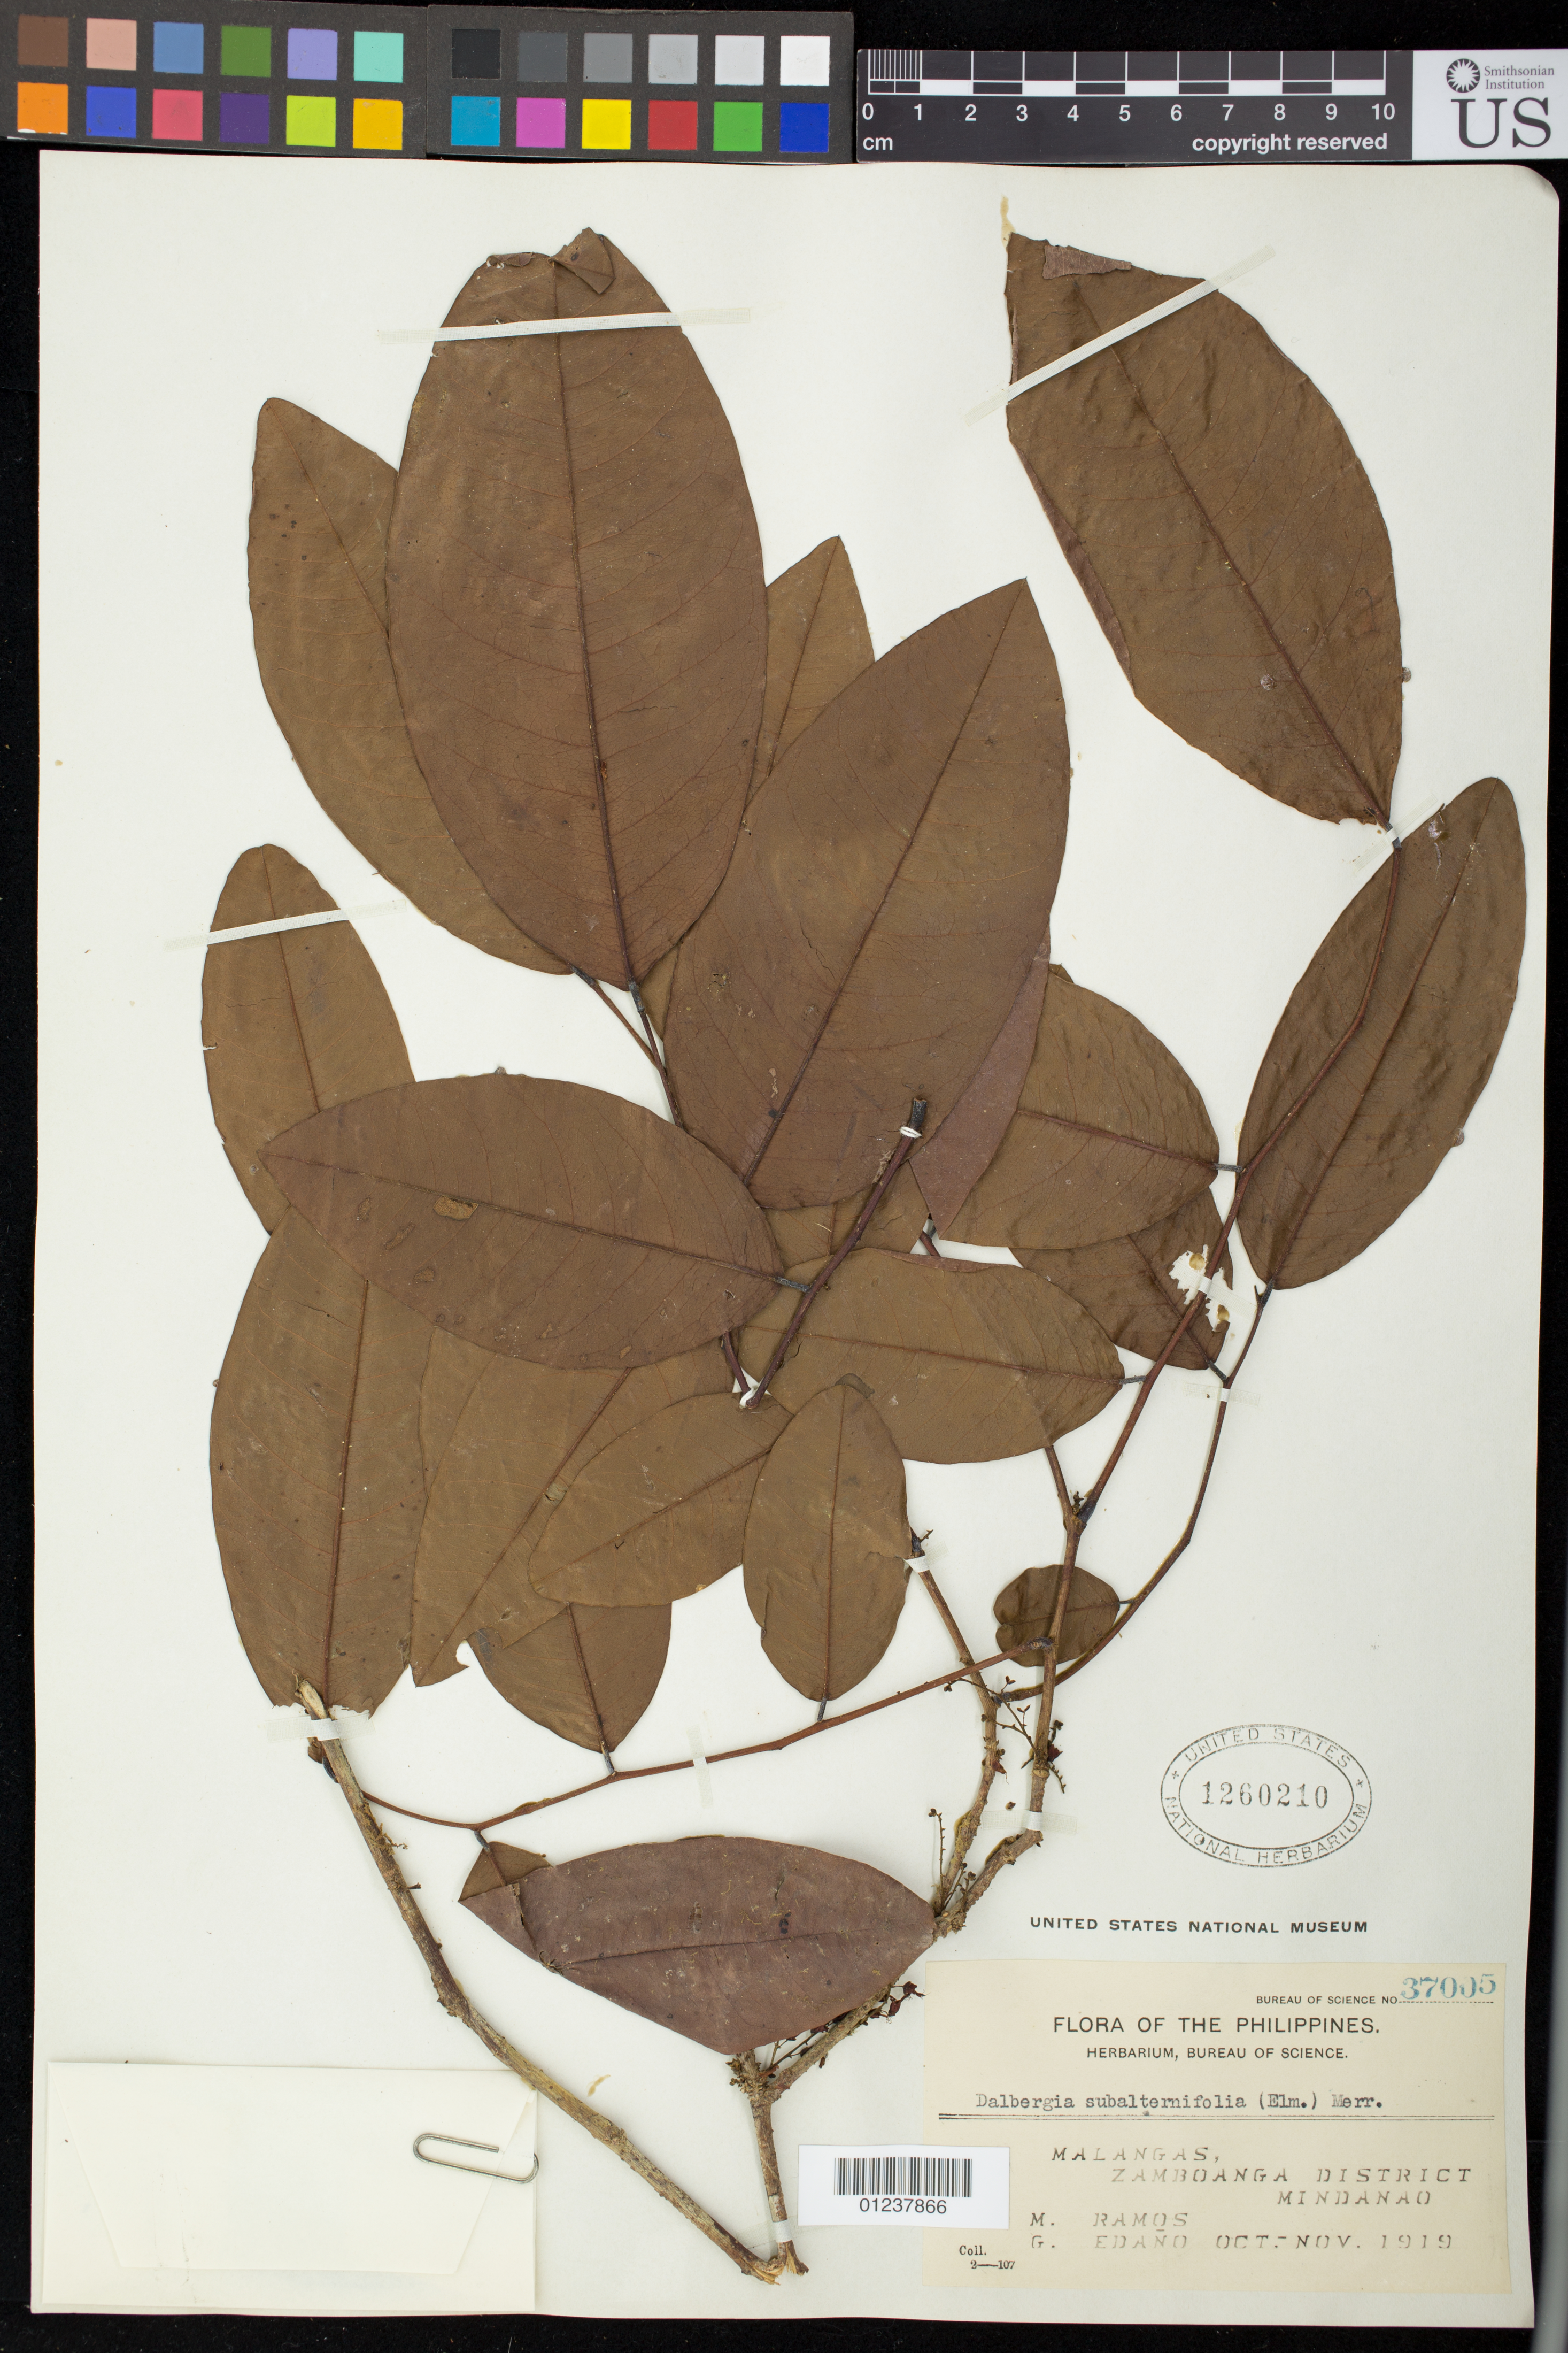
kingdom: Plantae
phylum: Tracheophyta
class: Magnoliopsida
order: Fabales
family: Fabaceae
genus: Dalbergia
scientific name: Dalbergia subalternifolia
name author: Merr.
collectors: M. Ramos & G. Edaño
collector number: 37005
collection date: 1919-10/1919-11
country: Philippines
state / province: Zamboanga Peninsula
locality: Malangas, Zamboanga, Mindanao.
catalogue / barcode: US 1260210